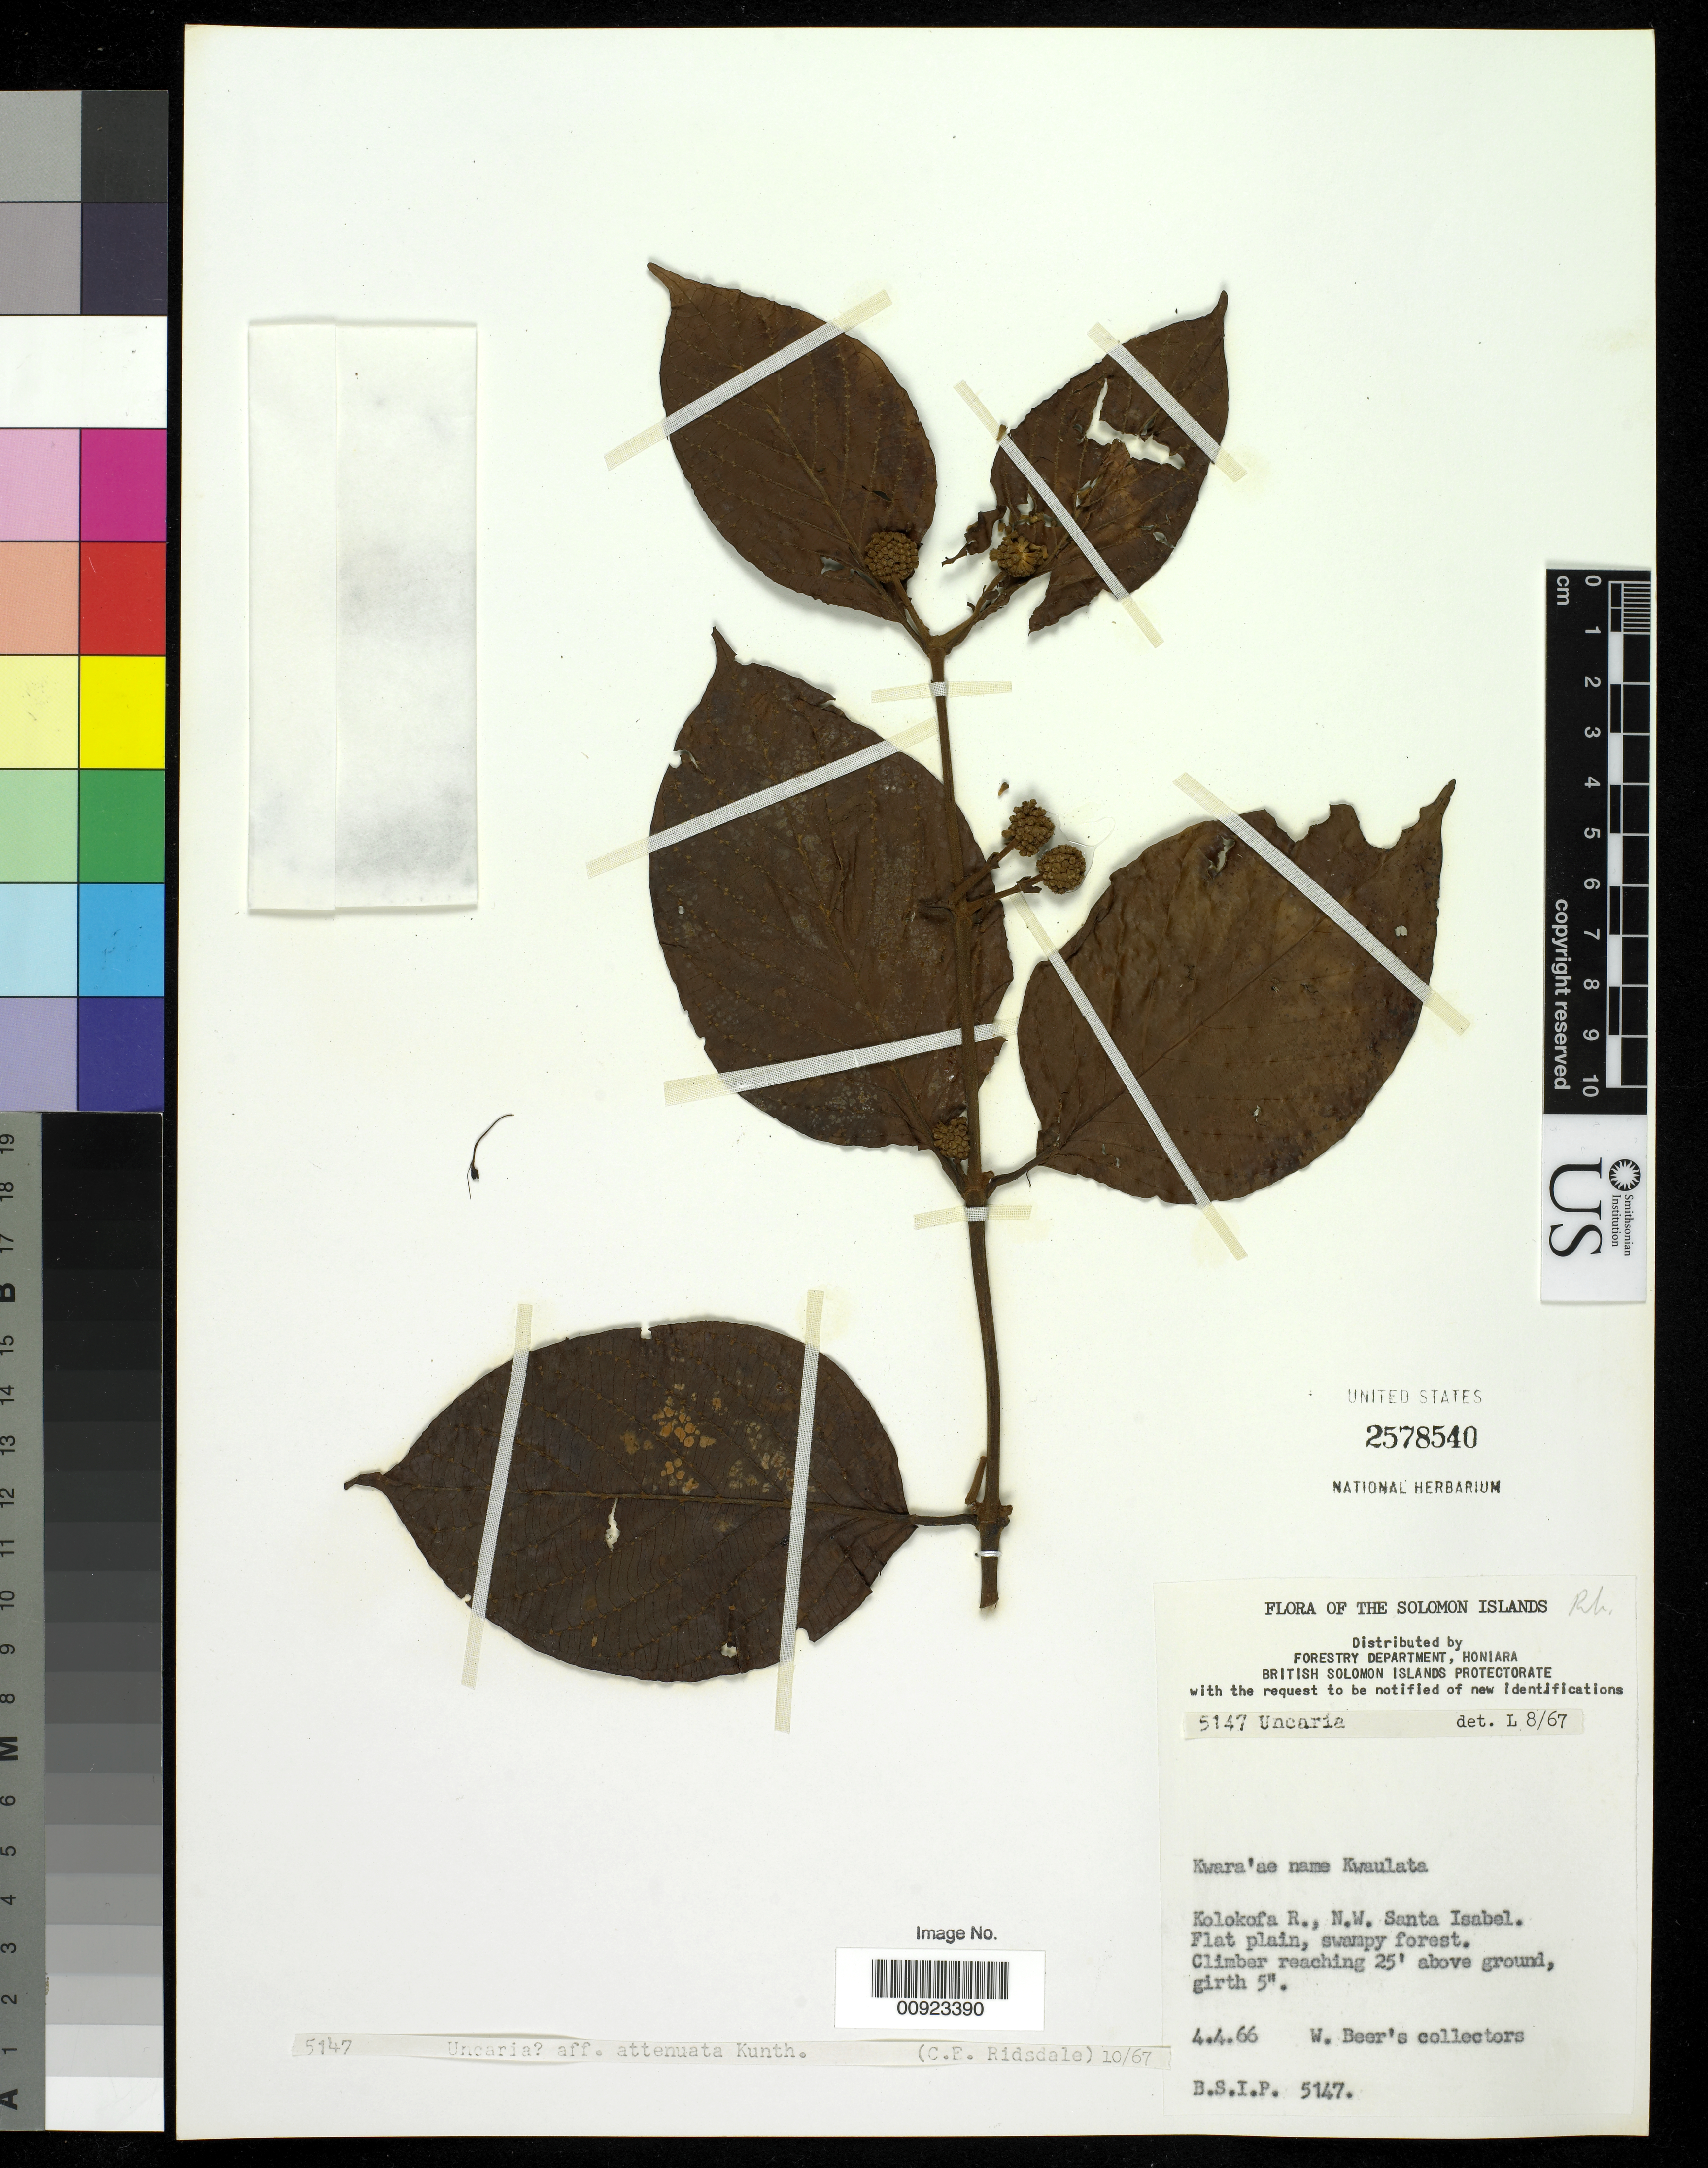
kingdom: Plantae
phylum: Tracheophyta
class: Magnoliopsida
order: Gentianales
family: Rubiaceae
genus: Uncaria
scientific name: Uncaria sp.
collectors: W. Beer's Collectors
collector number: BSIP 5147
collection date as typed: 04 Apr 1966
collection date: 1966-04-04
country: Solomon Islands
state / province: Isabel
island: Santa Isabel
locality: Kolokofa R., N.W.Santa Isobel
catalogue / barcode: US 2578540